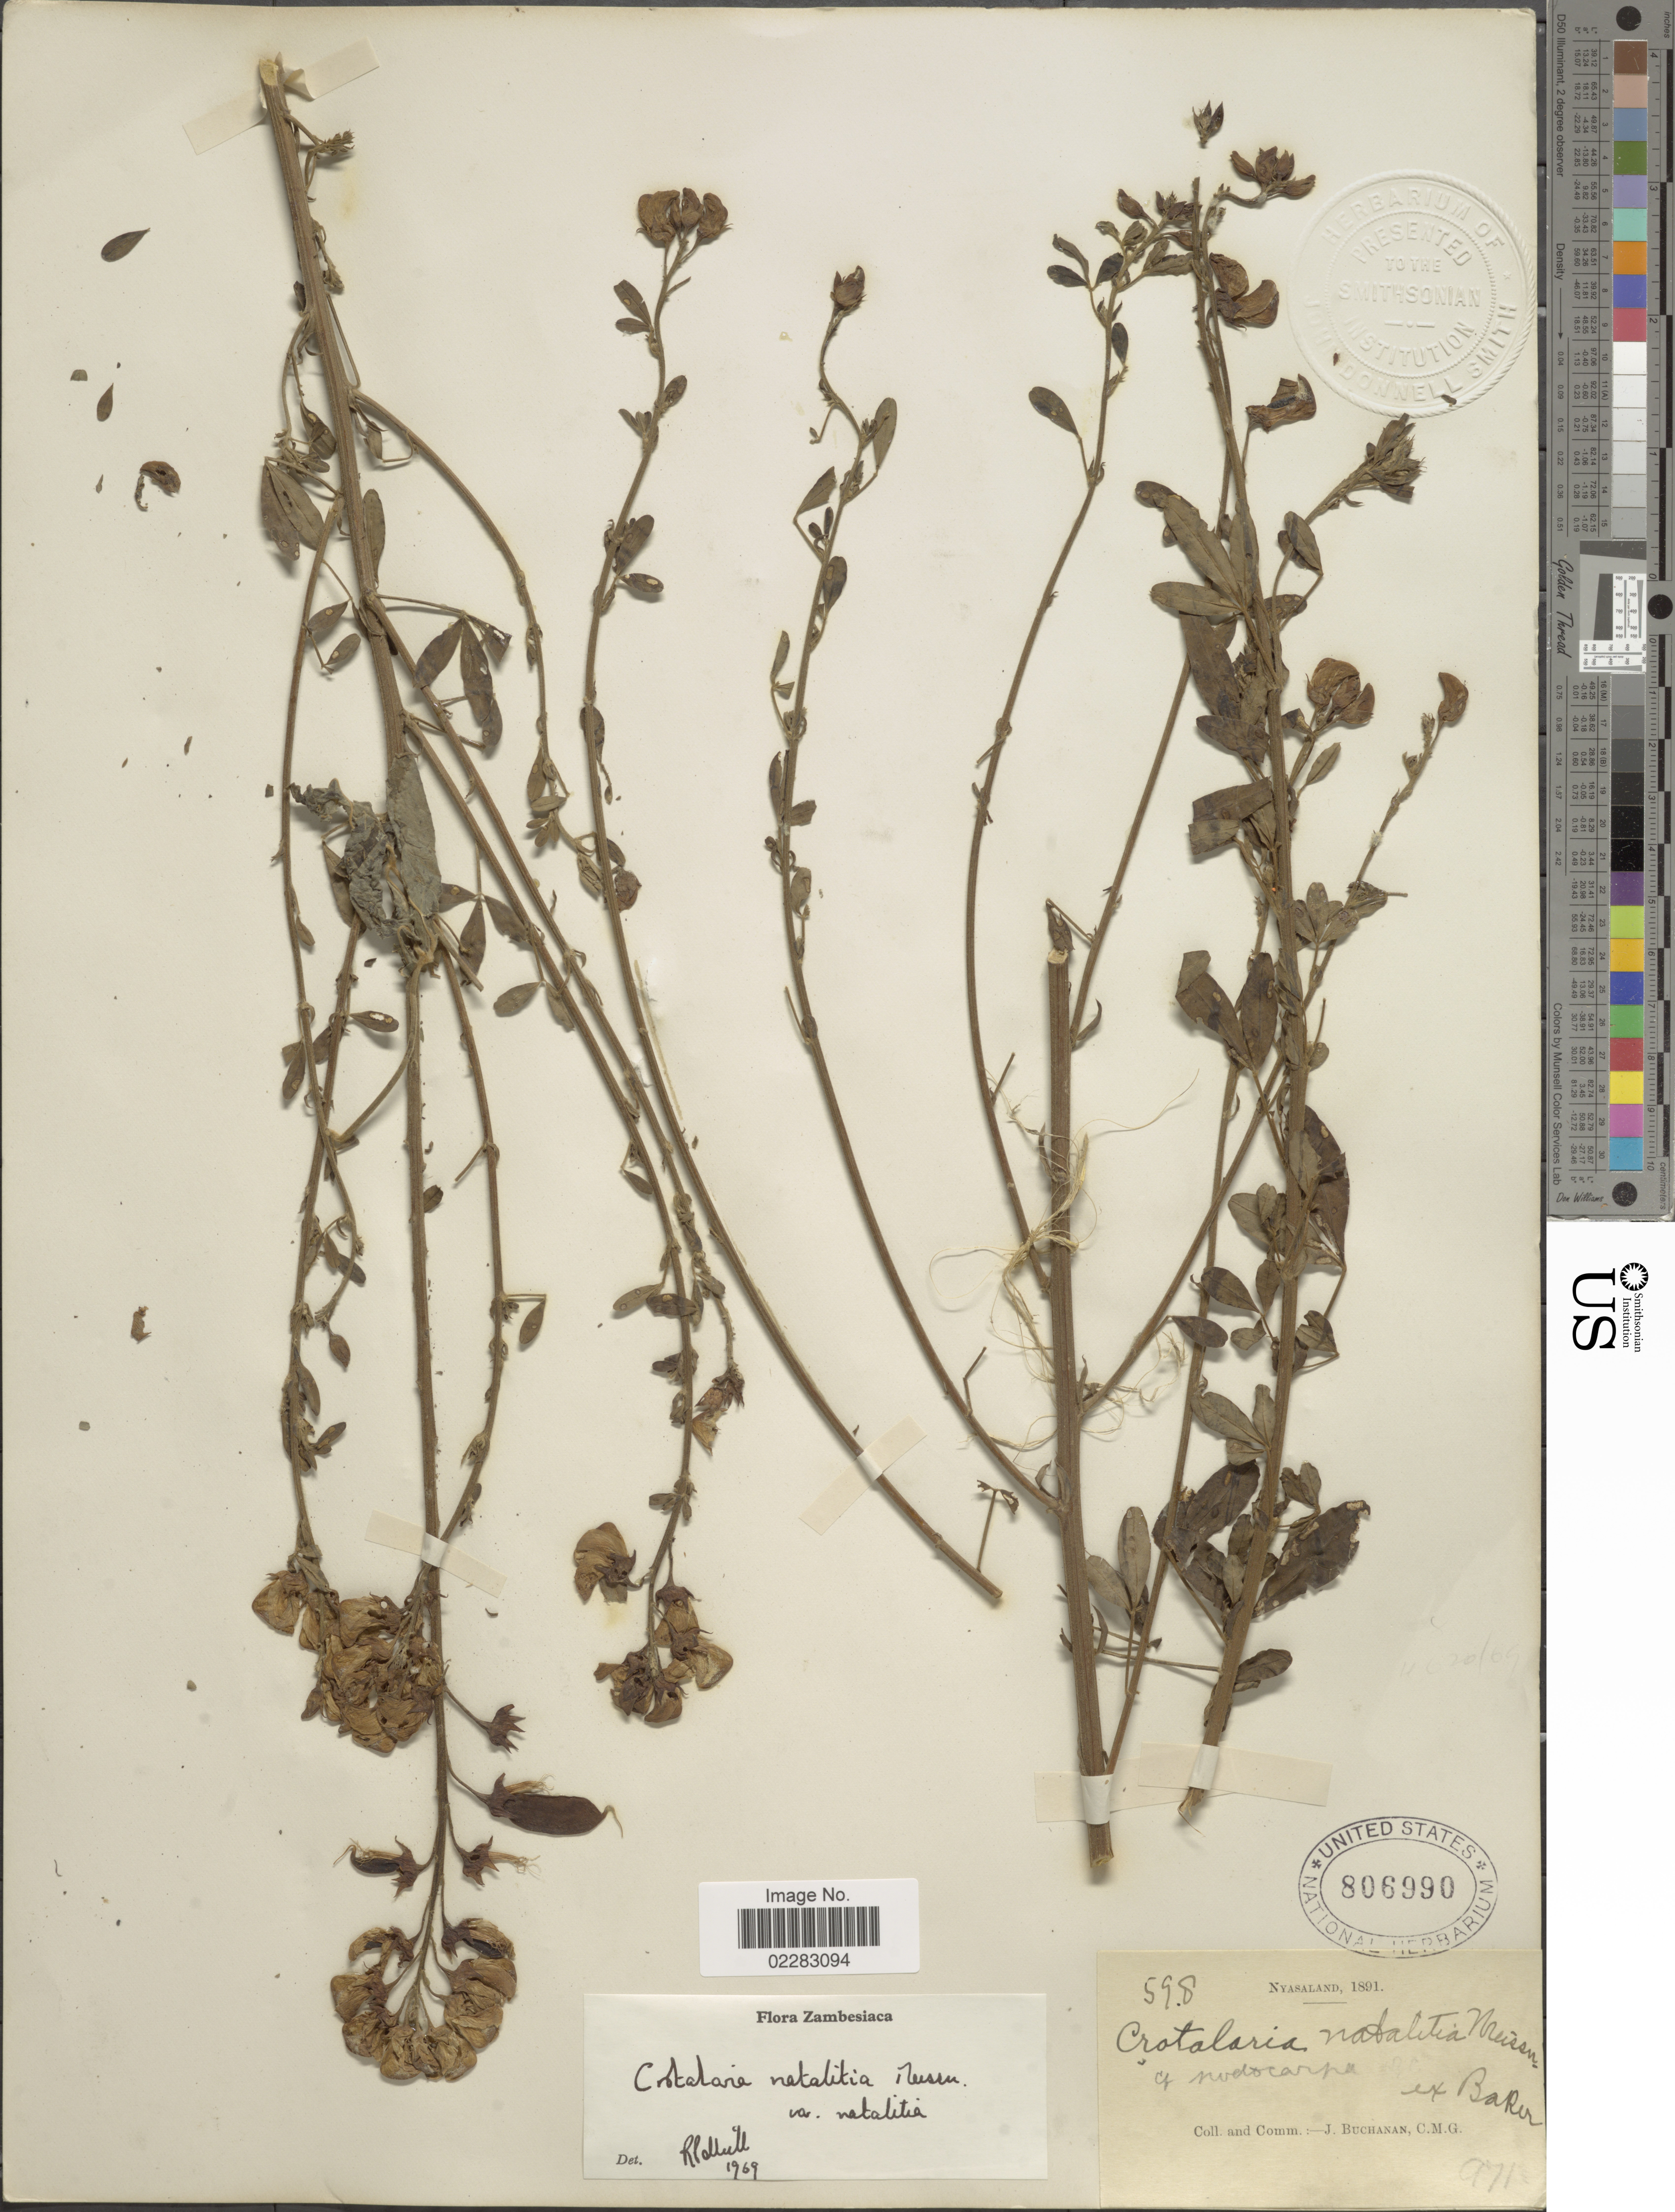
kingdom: Plantae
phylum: Tracheophyta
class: Magnoliopsida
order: Fabales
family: Fabaceae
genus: Crotalaria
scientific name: Crotalaria natalitia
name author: Meisn.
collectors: J. Buchanan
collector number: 598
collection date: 1891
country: Malawi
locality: Nyasaland.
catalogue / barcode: US 806990